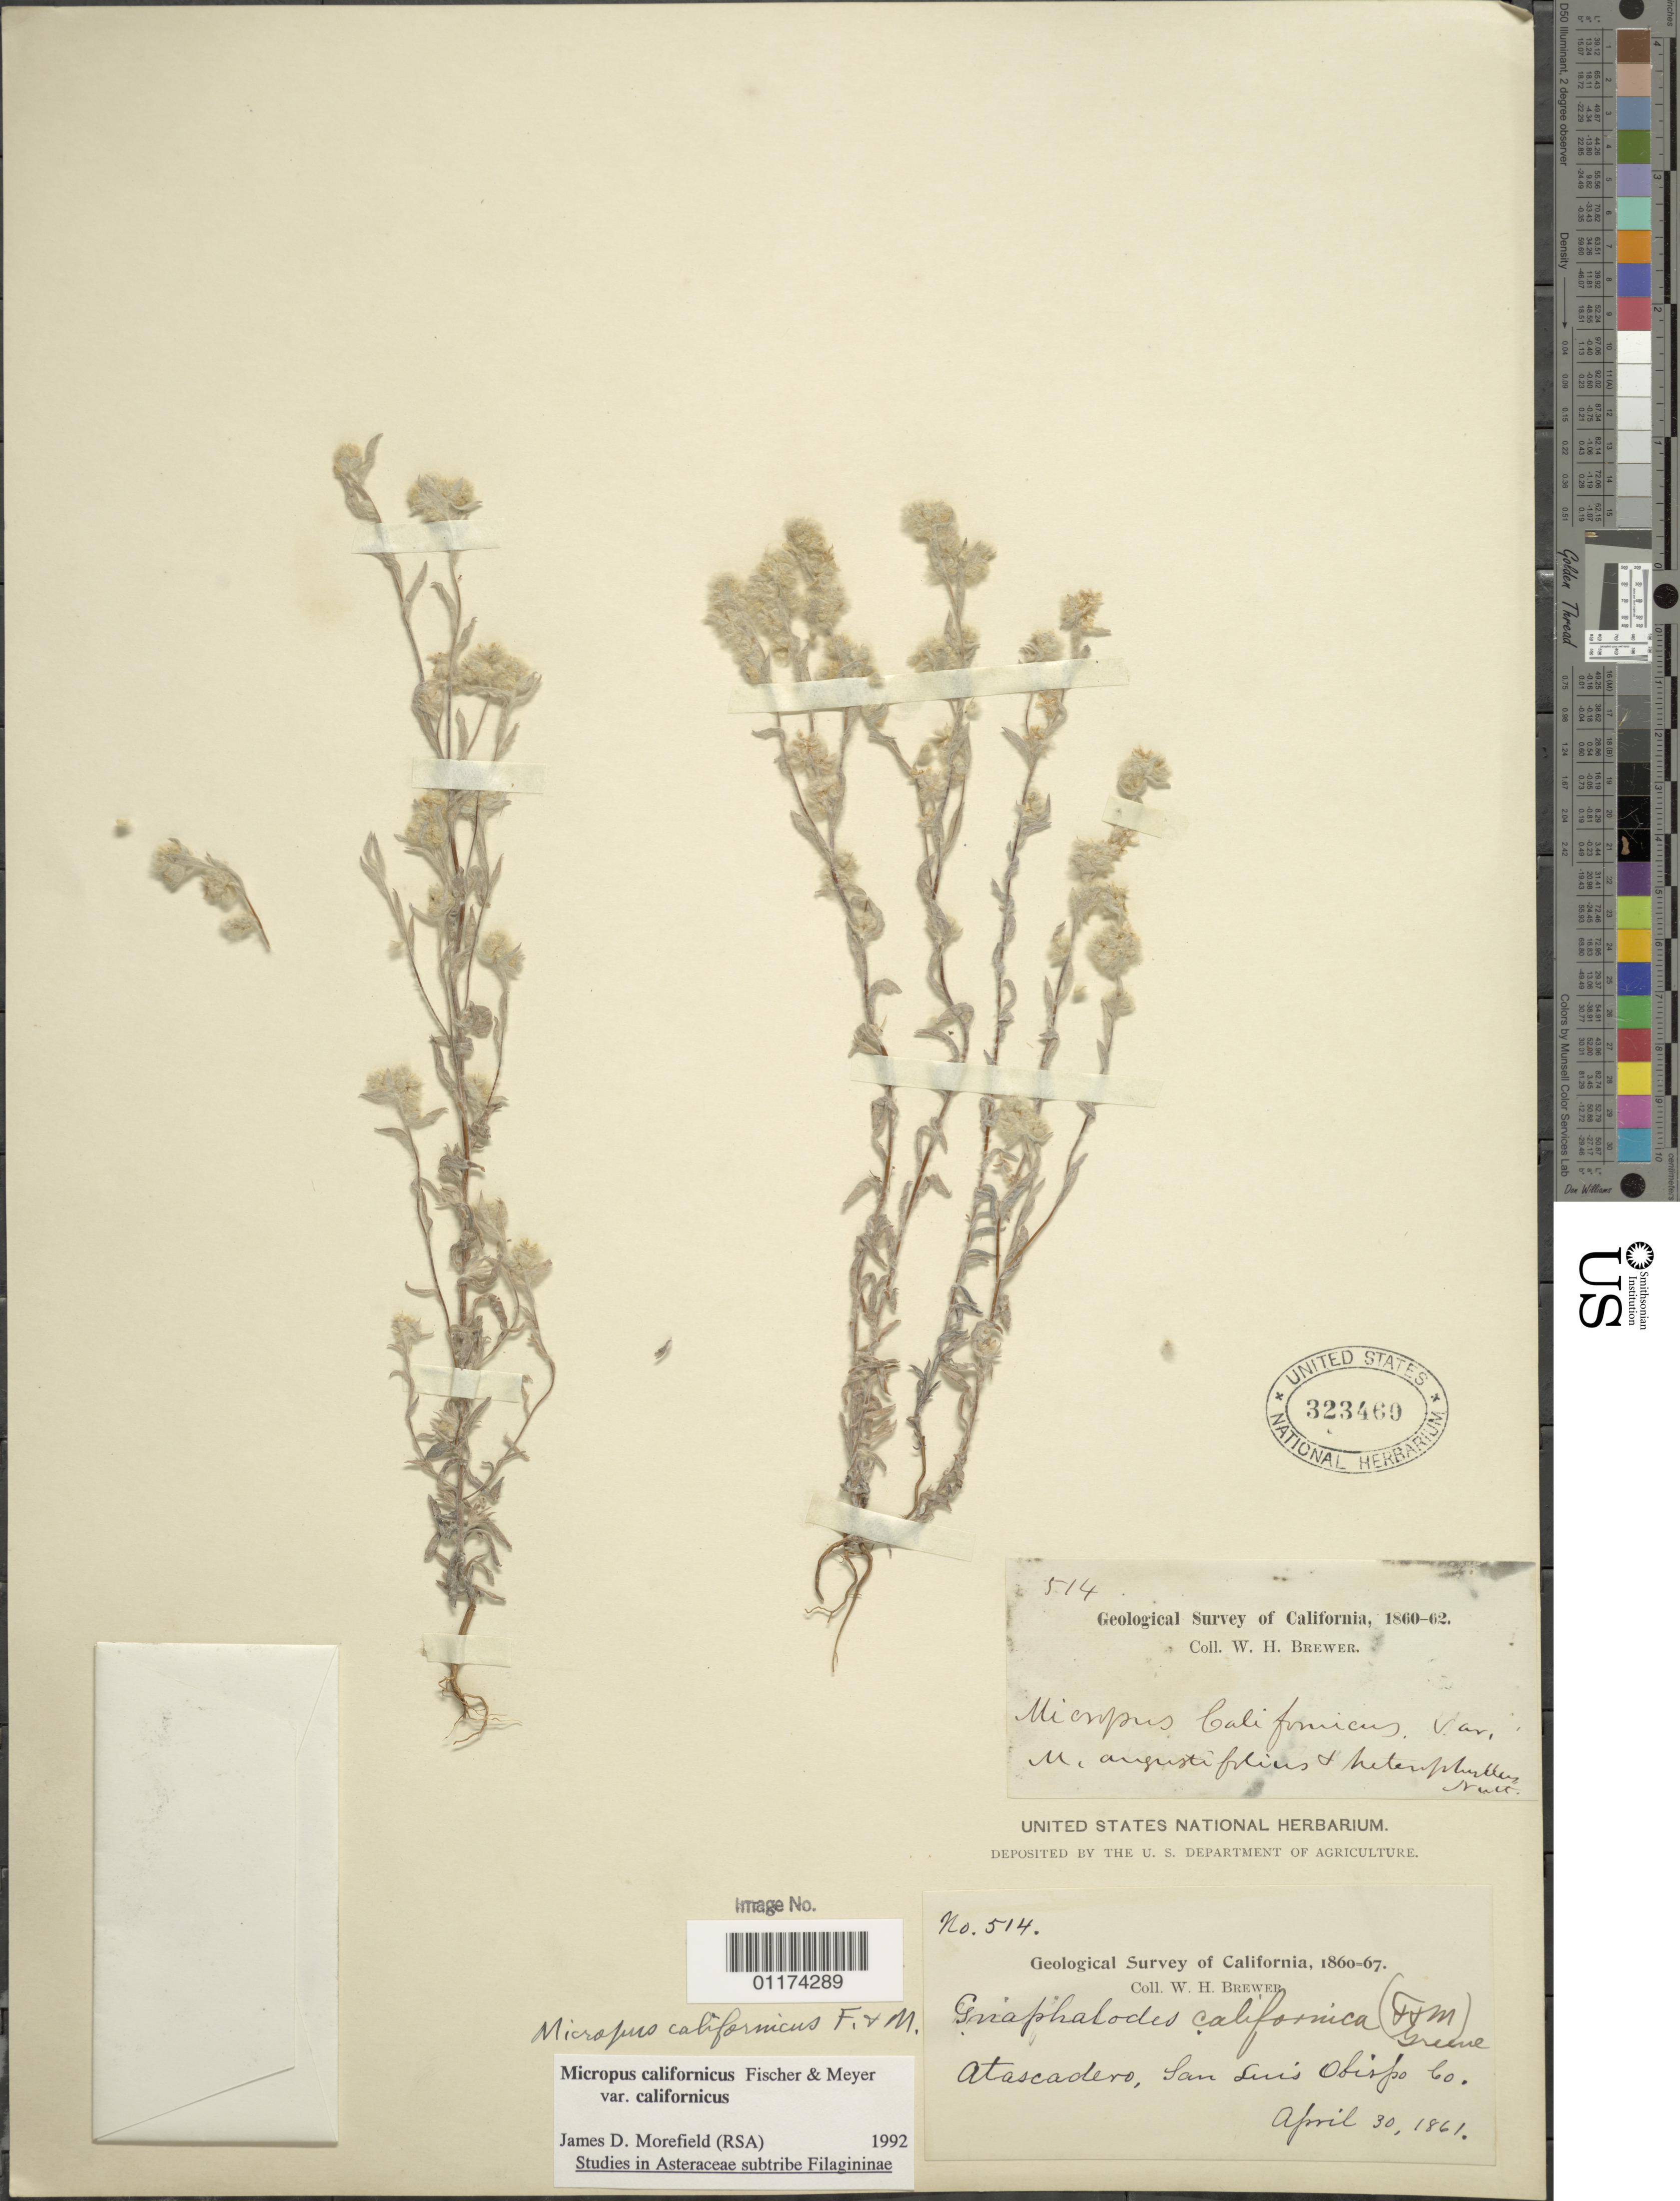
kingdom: Plantae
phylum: Tracheophyta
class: Magnoliopsida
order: Asterales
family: Asteraceae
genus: Micropus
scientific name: Micropus californicus var. californicus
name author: Fisch. & C.A. Mey.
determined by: Morefield, James D., (RSA), Rancho Santa Ana Botanic Garden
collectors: W. H. Brewer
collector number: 514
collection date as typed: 30 Apr 1861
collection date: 1861-04-30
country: United States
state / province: California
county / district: San Luis Obispo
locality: Atascadero.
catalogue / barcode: US 323460